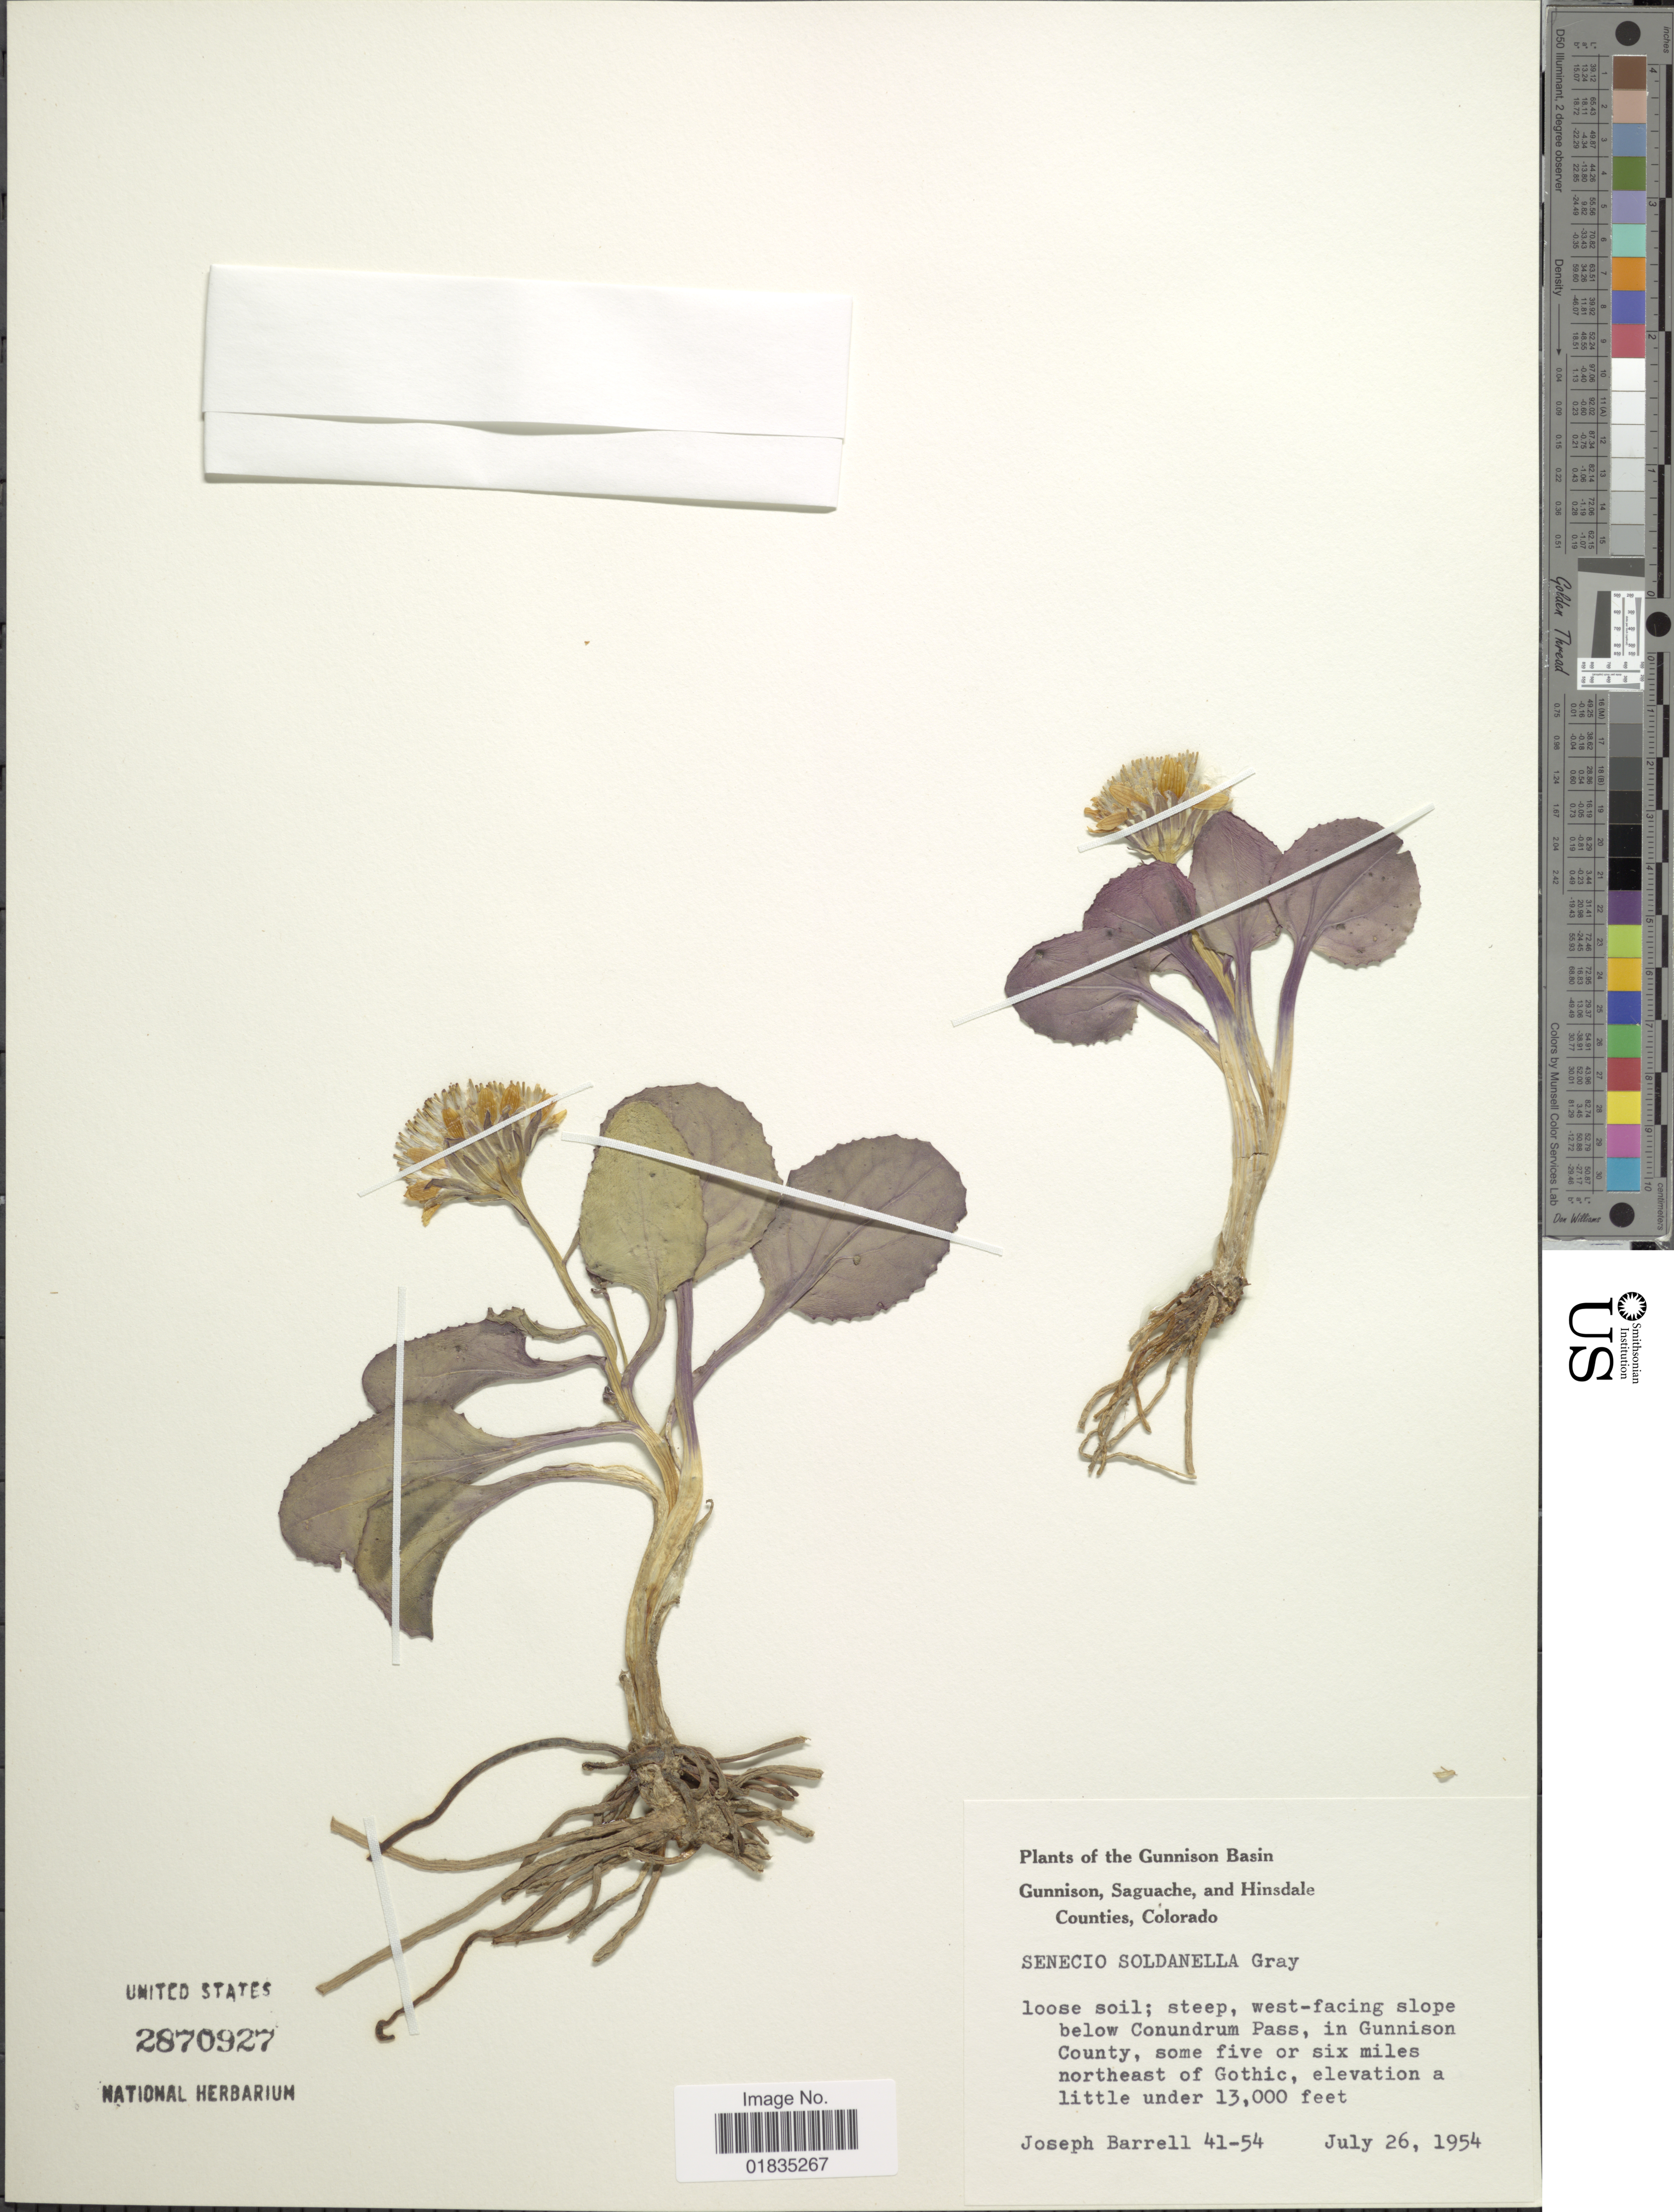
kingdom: Plantae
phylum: Tracheophyta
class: Magnoliopsida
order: Asterales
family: Asteraceae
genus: Senecio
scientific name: Senecio soldanella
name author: A. Gray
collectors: J. Barrell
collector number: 41-54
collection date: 1954-07-26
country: United States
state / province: Colorado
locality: The Gunnison Basin, Gunnison, Saguache, and Hinsdale Counties, steep-west facing slope below Conundrum Pass, in Gunnison County, som efive or six miles northeast of Gothic.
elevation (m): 3962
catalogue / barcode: US 2870927